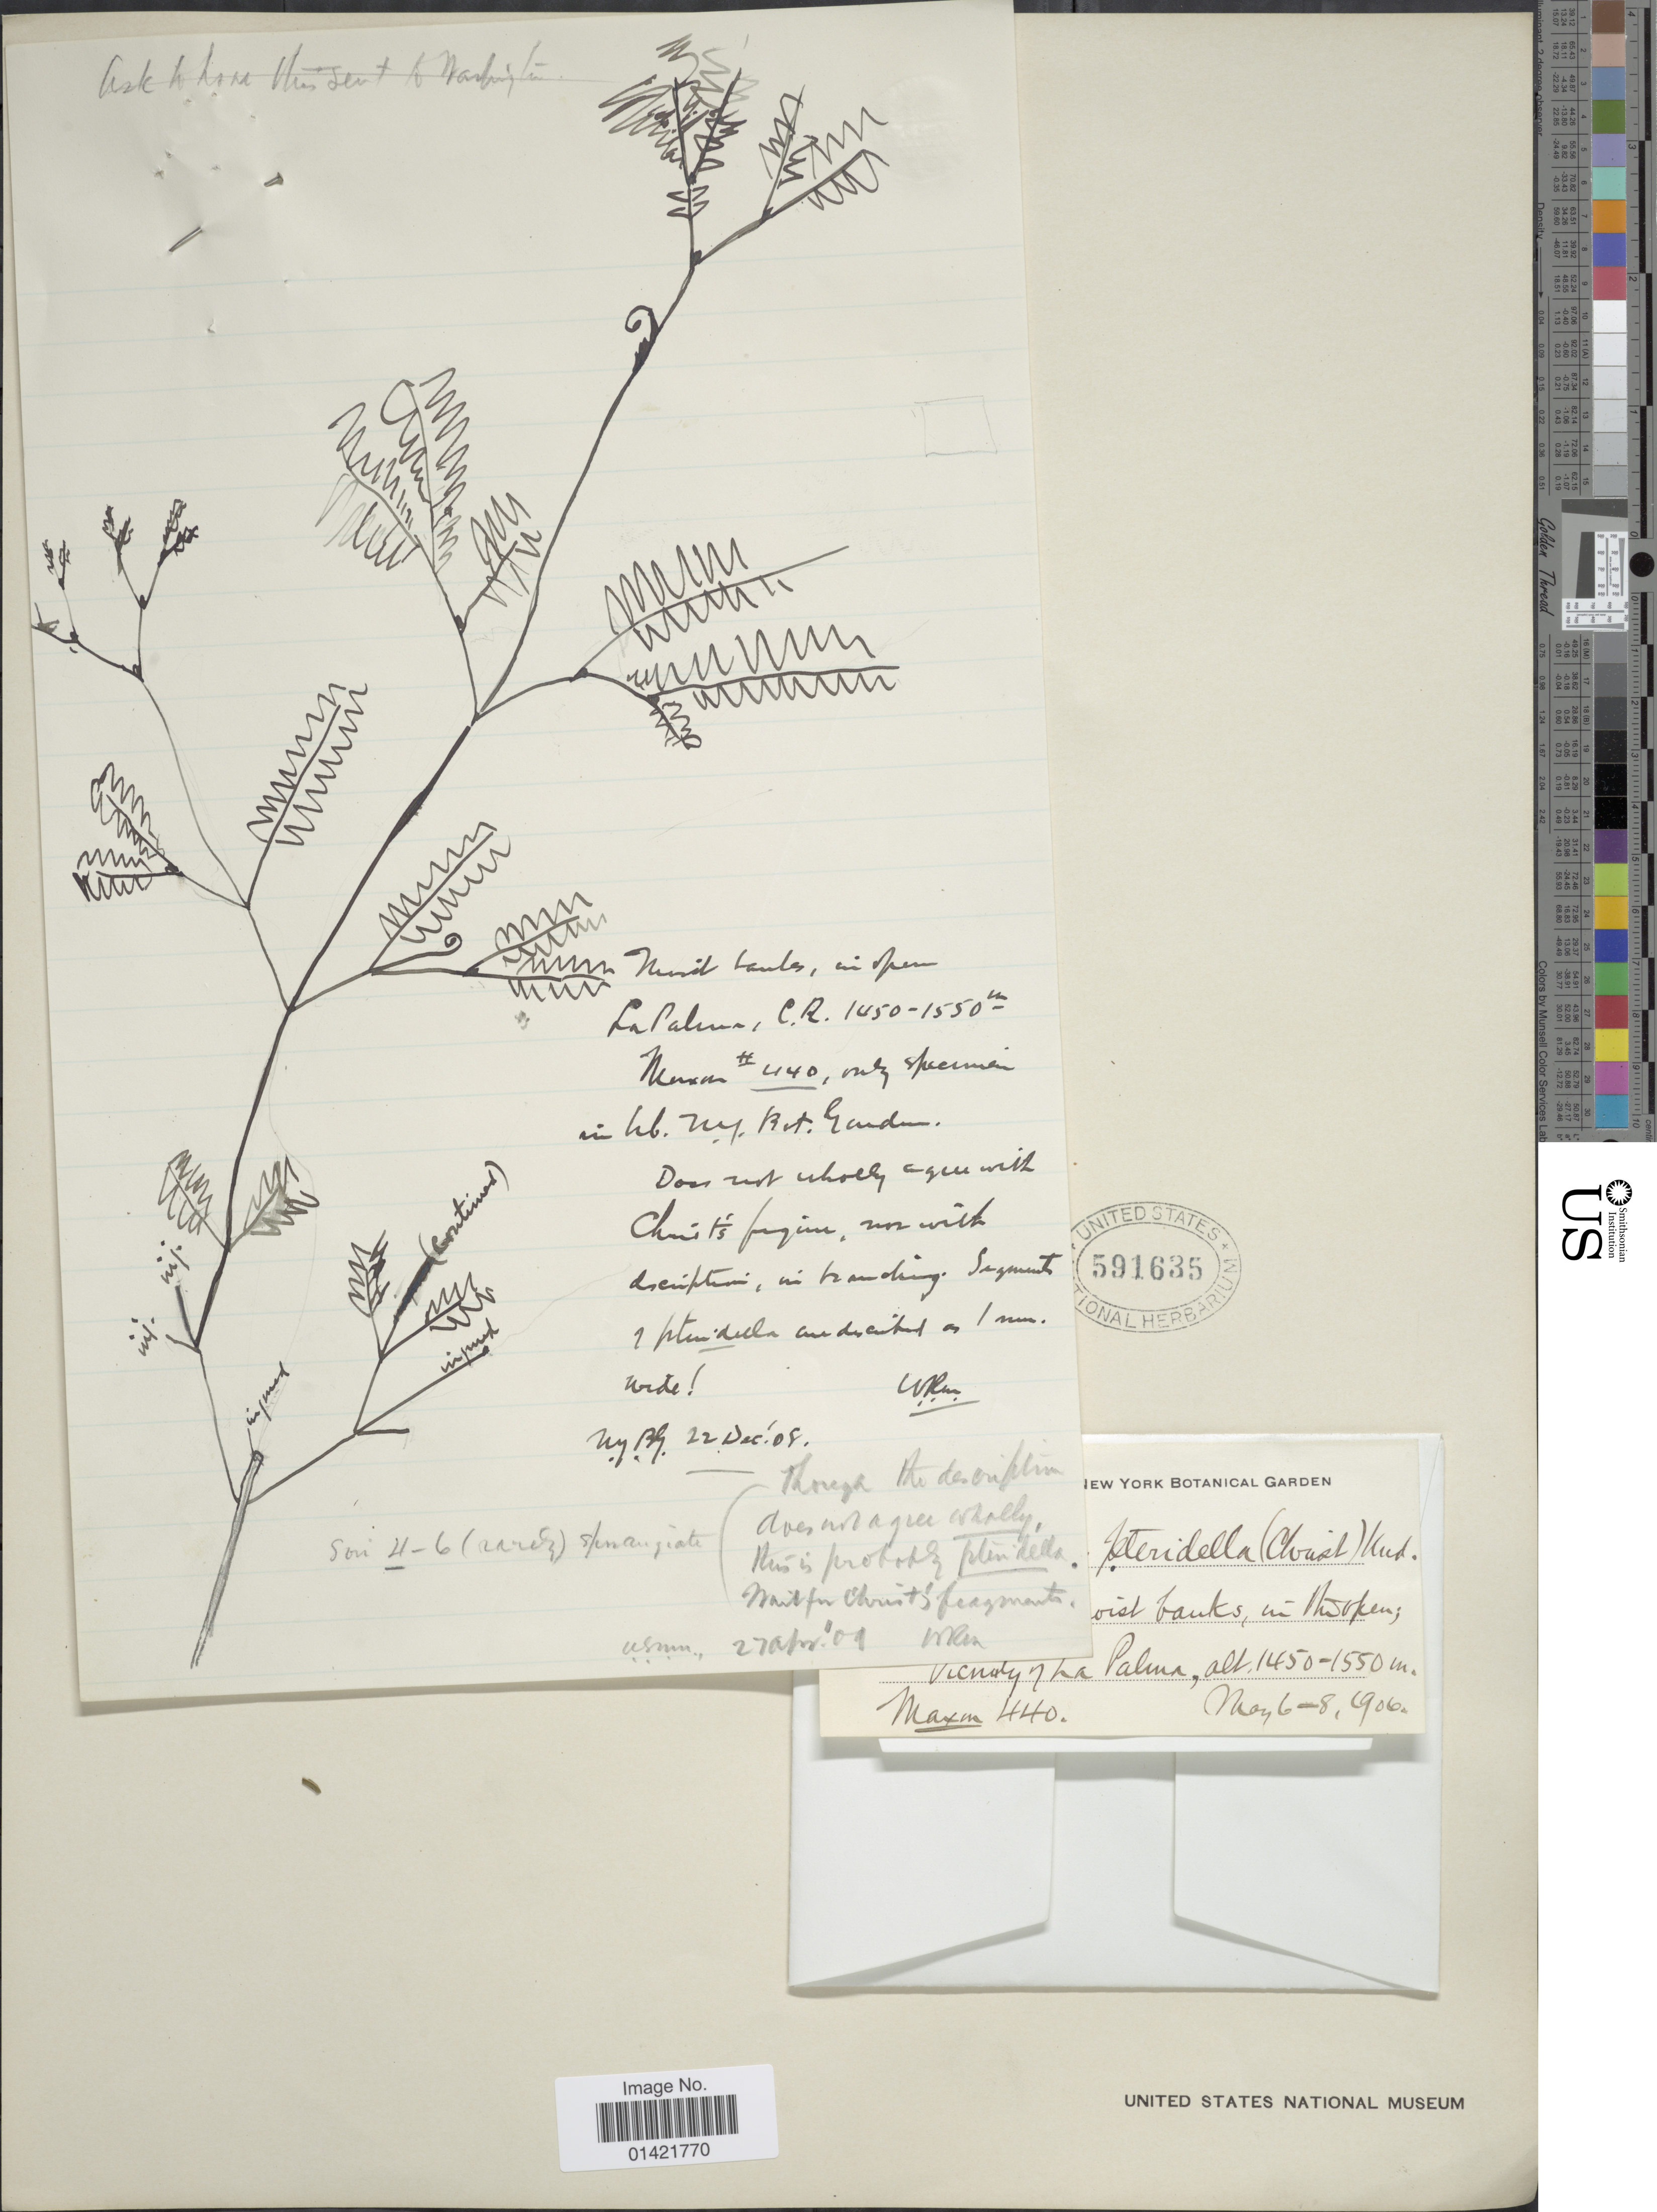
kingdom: Plantae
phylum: Tracheophyta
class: Polypodiopsida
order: Gleicheniales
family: Gleicheniaceae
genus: Sticherus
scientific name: Sticherus pteridellus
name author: (Christ) Copel.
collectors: C. J. Maximowicz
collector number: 440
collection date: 1906-05-06/1906-05-08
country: Spain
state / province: Canarias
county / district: Santa Cruz de Tenerife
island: La Palma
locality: Vicinity of La Palma.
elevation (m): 1450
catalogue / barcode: US 591635